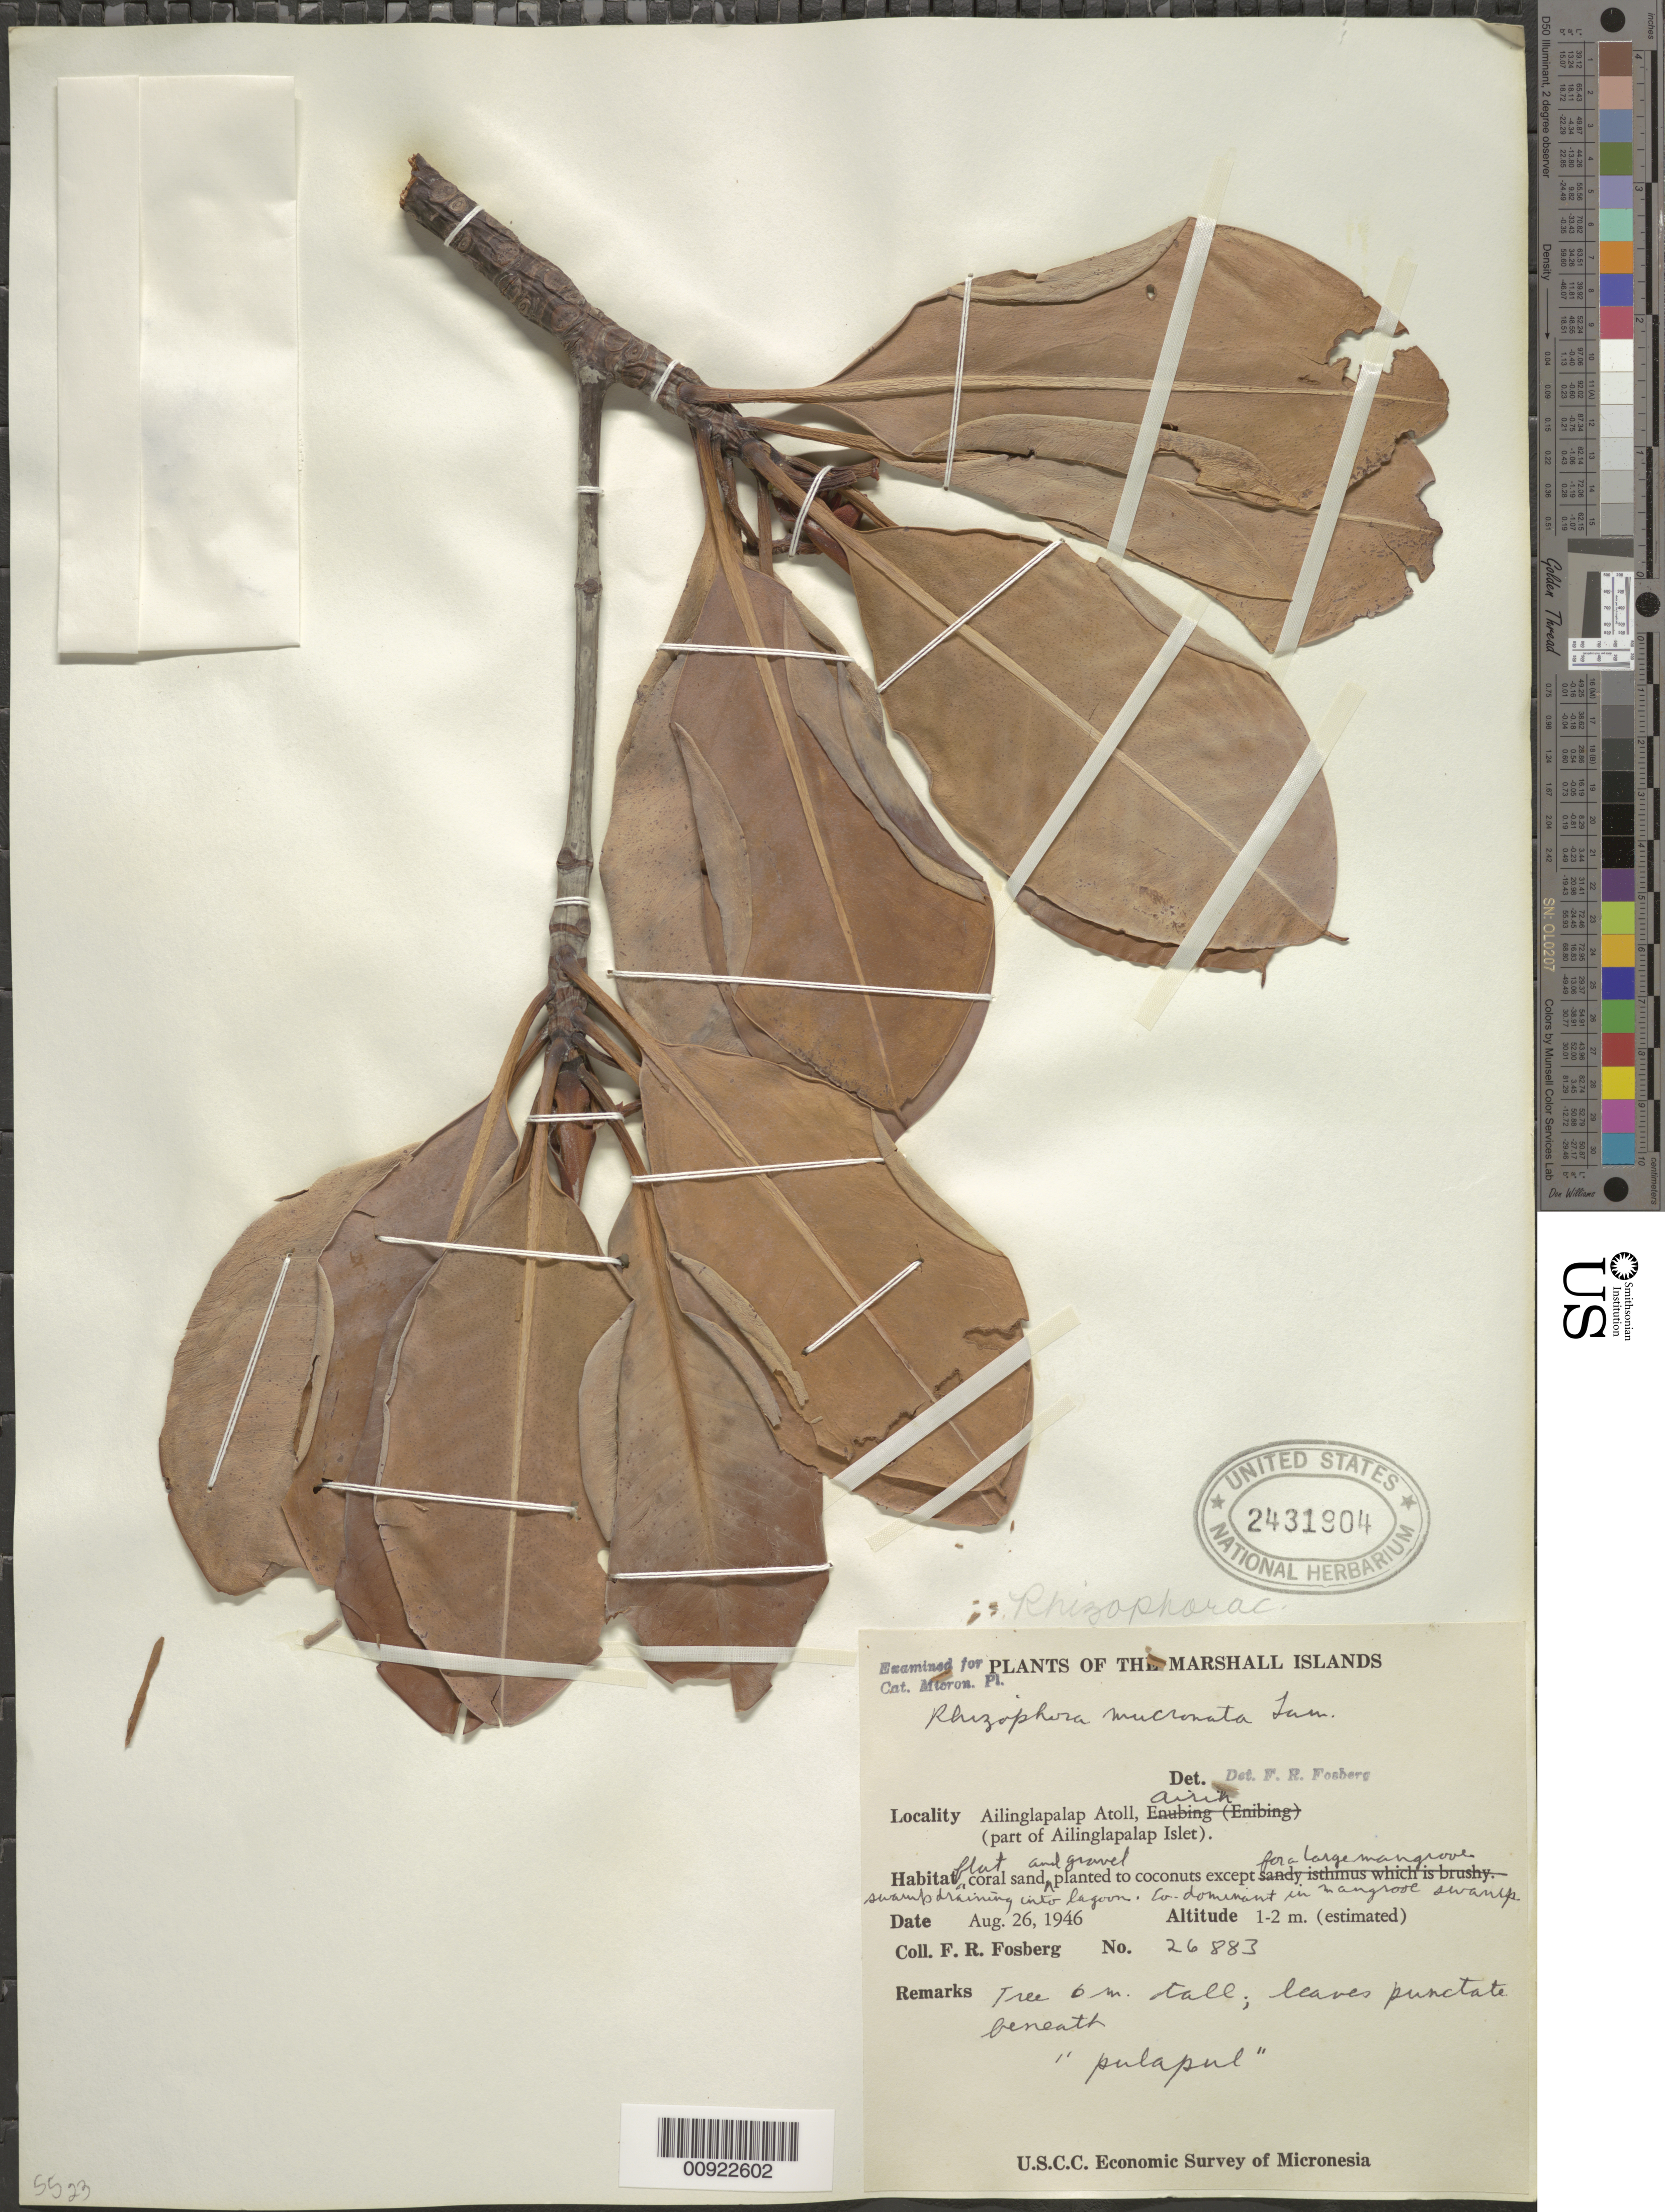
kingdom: Plantae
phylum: Tracheophyta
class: Magnoliopsida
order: Malpighiales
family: Rhizophoraceae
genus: Rhizophora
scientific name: Rhizophora mucronata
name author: Lam.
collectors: F. R. Fosberg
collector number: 26883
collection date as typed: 26 Aug 1946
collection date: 1946-08-26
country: Marshall Islands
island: Ailinglaplap [Ailinglapalap] Atoll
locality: Airik, Ailinglapalap Islet.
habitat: Flat coral sand and gravel.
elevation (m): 1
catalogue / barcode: US 2431904